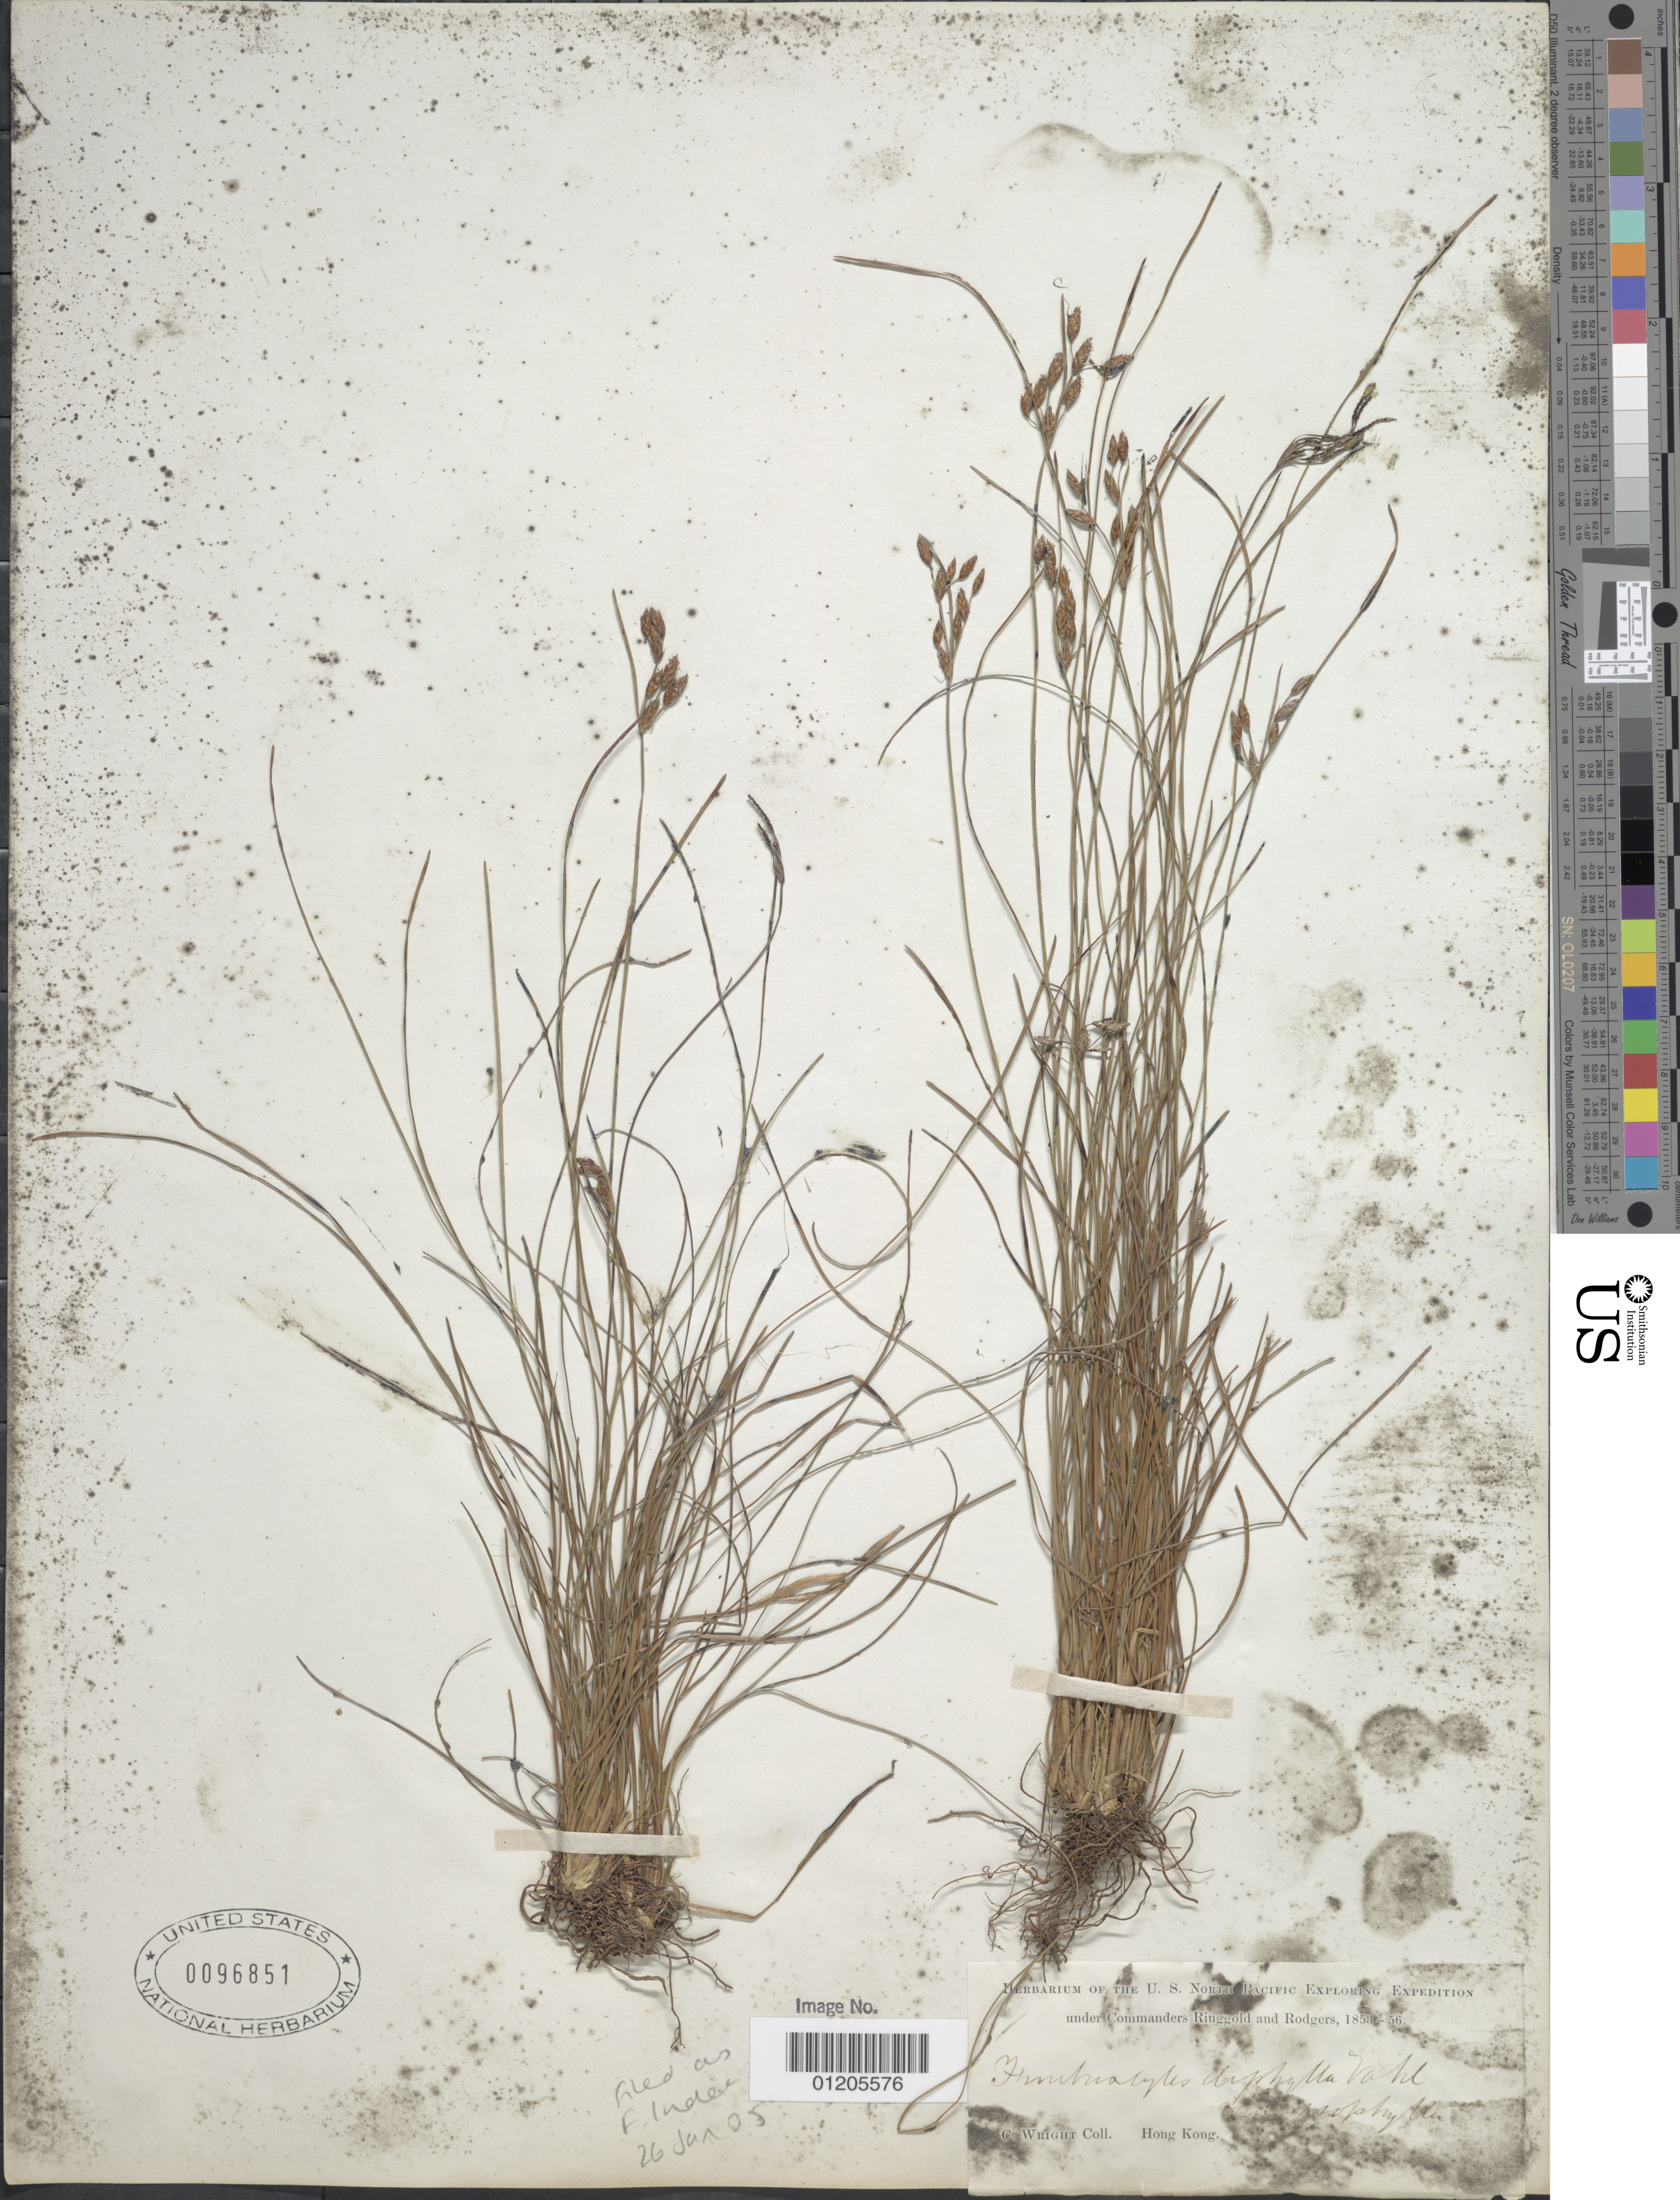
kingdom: Plantae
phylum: Tracheophyta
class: Liliopsida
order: Poales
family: Cyperaceae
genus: Fimbristylis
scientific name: Fimbristylis sp.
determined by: Strong, Mark T., (BOT), Smithsonian Institution - National Museum of Natural History (UNITED STATES)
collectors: C. Wright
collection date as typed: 1853 to -- -- 1856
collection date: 1853/1856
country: China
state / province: Hong Kong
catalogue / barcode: US 96851